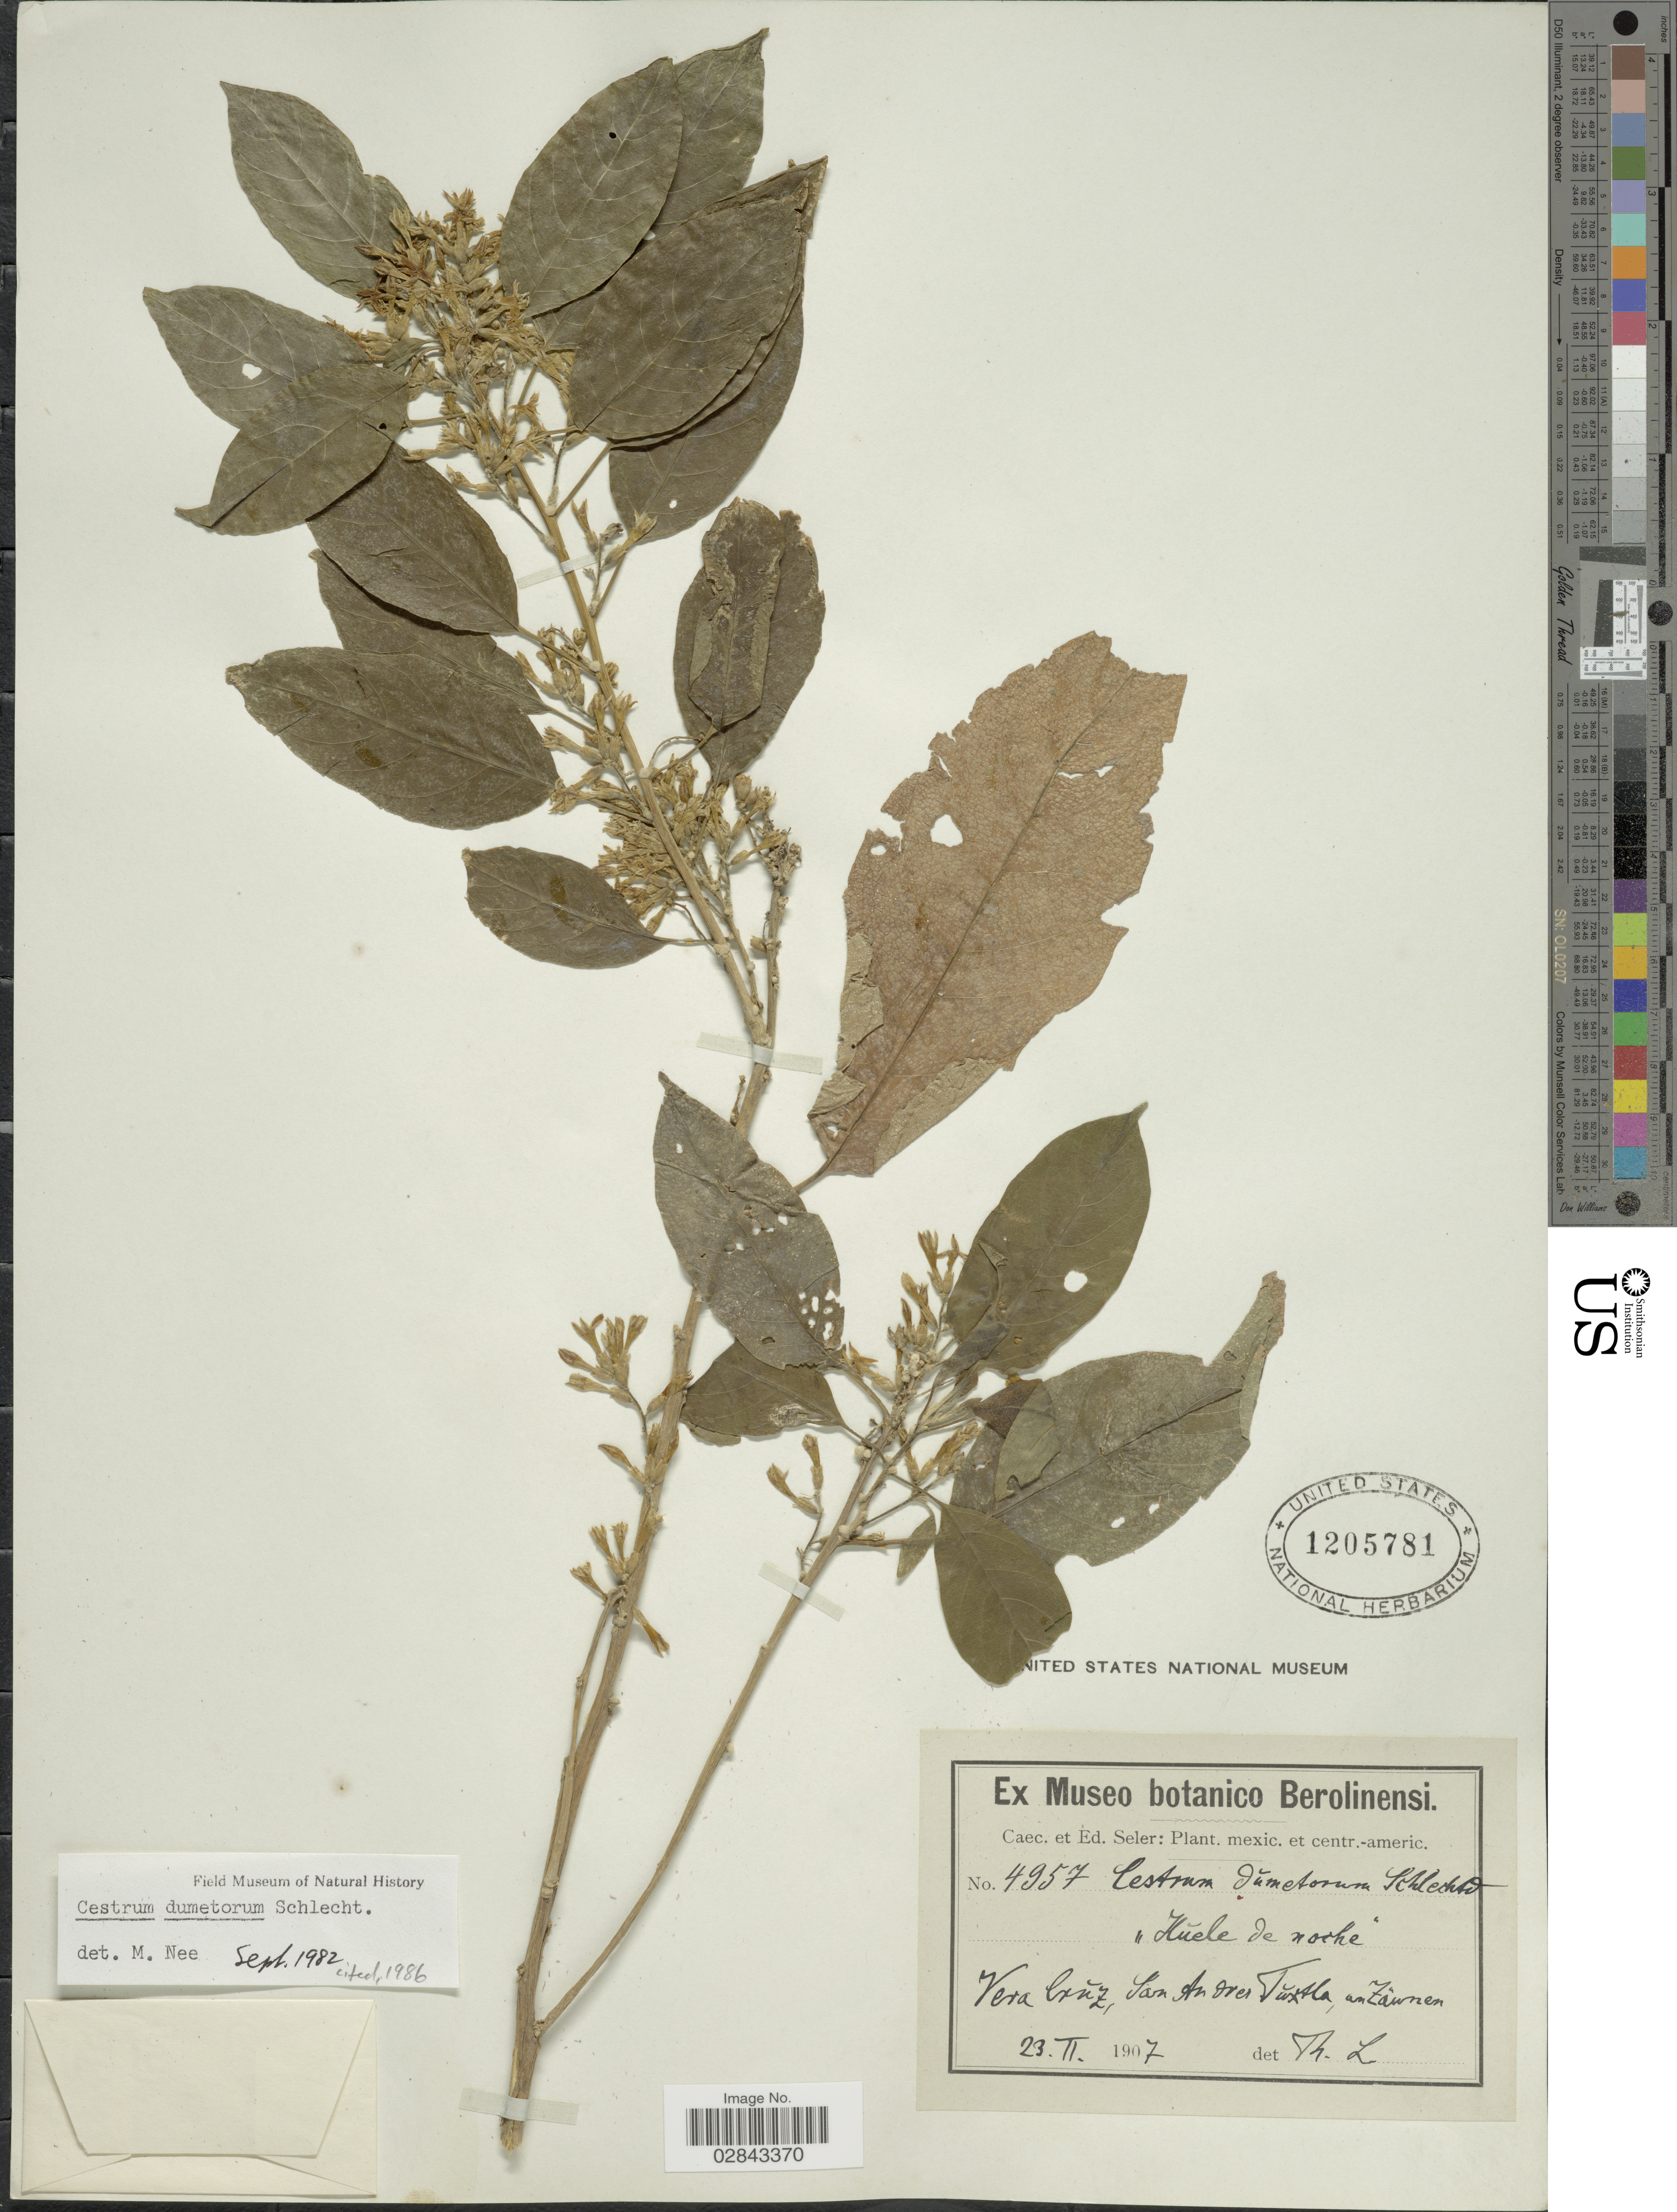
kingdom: Plantae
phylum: Tracheophyta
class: Magnoliopsida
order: Solanales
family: Solanaceae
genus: Cestrum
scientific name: Cestrum dumetorum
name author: Schltdl.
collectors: C. Seler & E. G. Seler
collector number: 4957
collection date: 1907-02-23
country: Mexico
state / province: Veracruz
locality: Vera Cruz "Huele de norte". San Andres Tuxtla.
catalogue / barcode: US 1205781